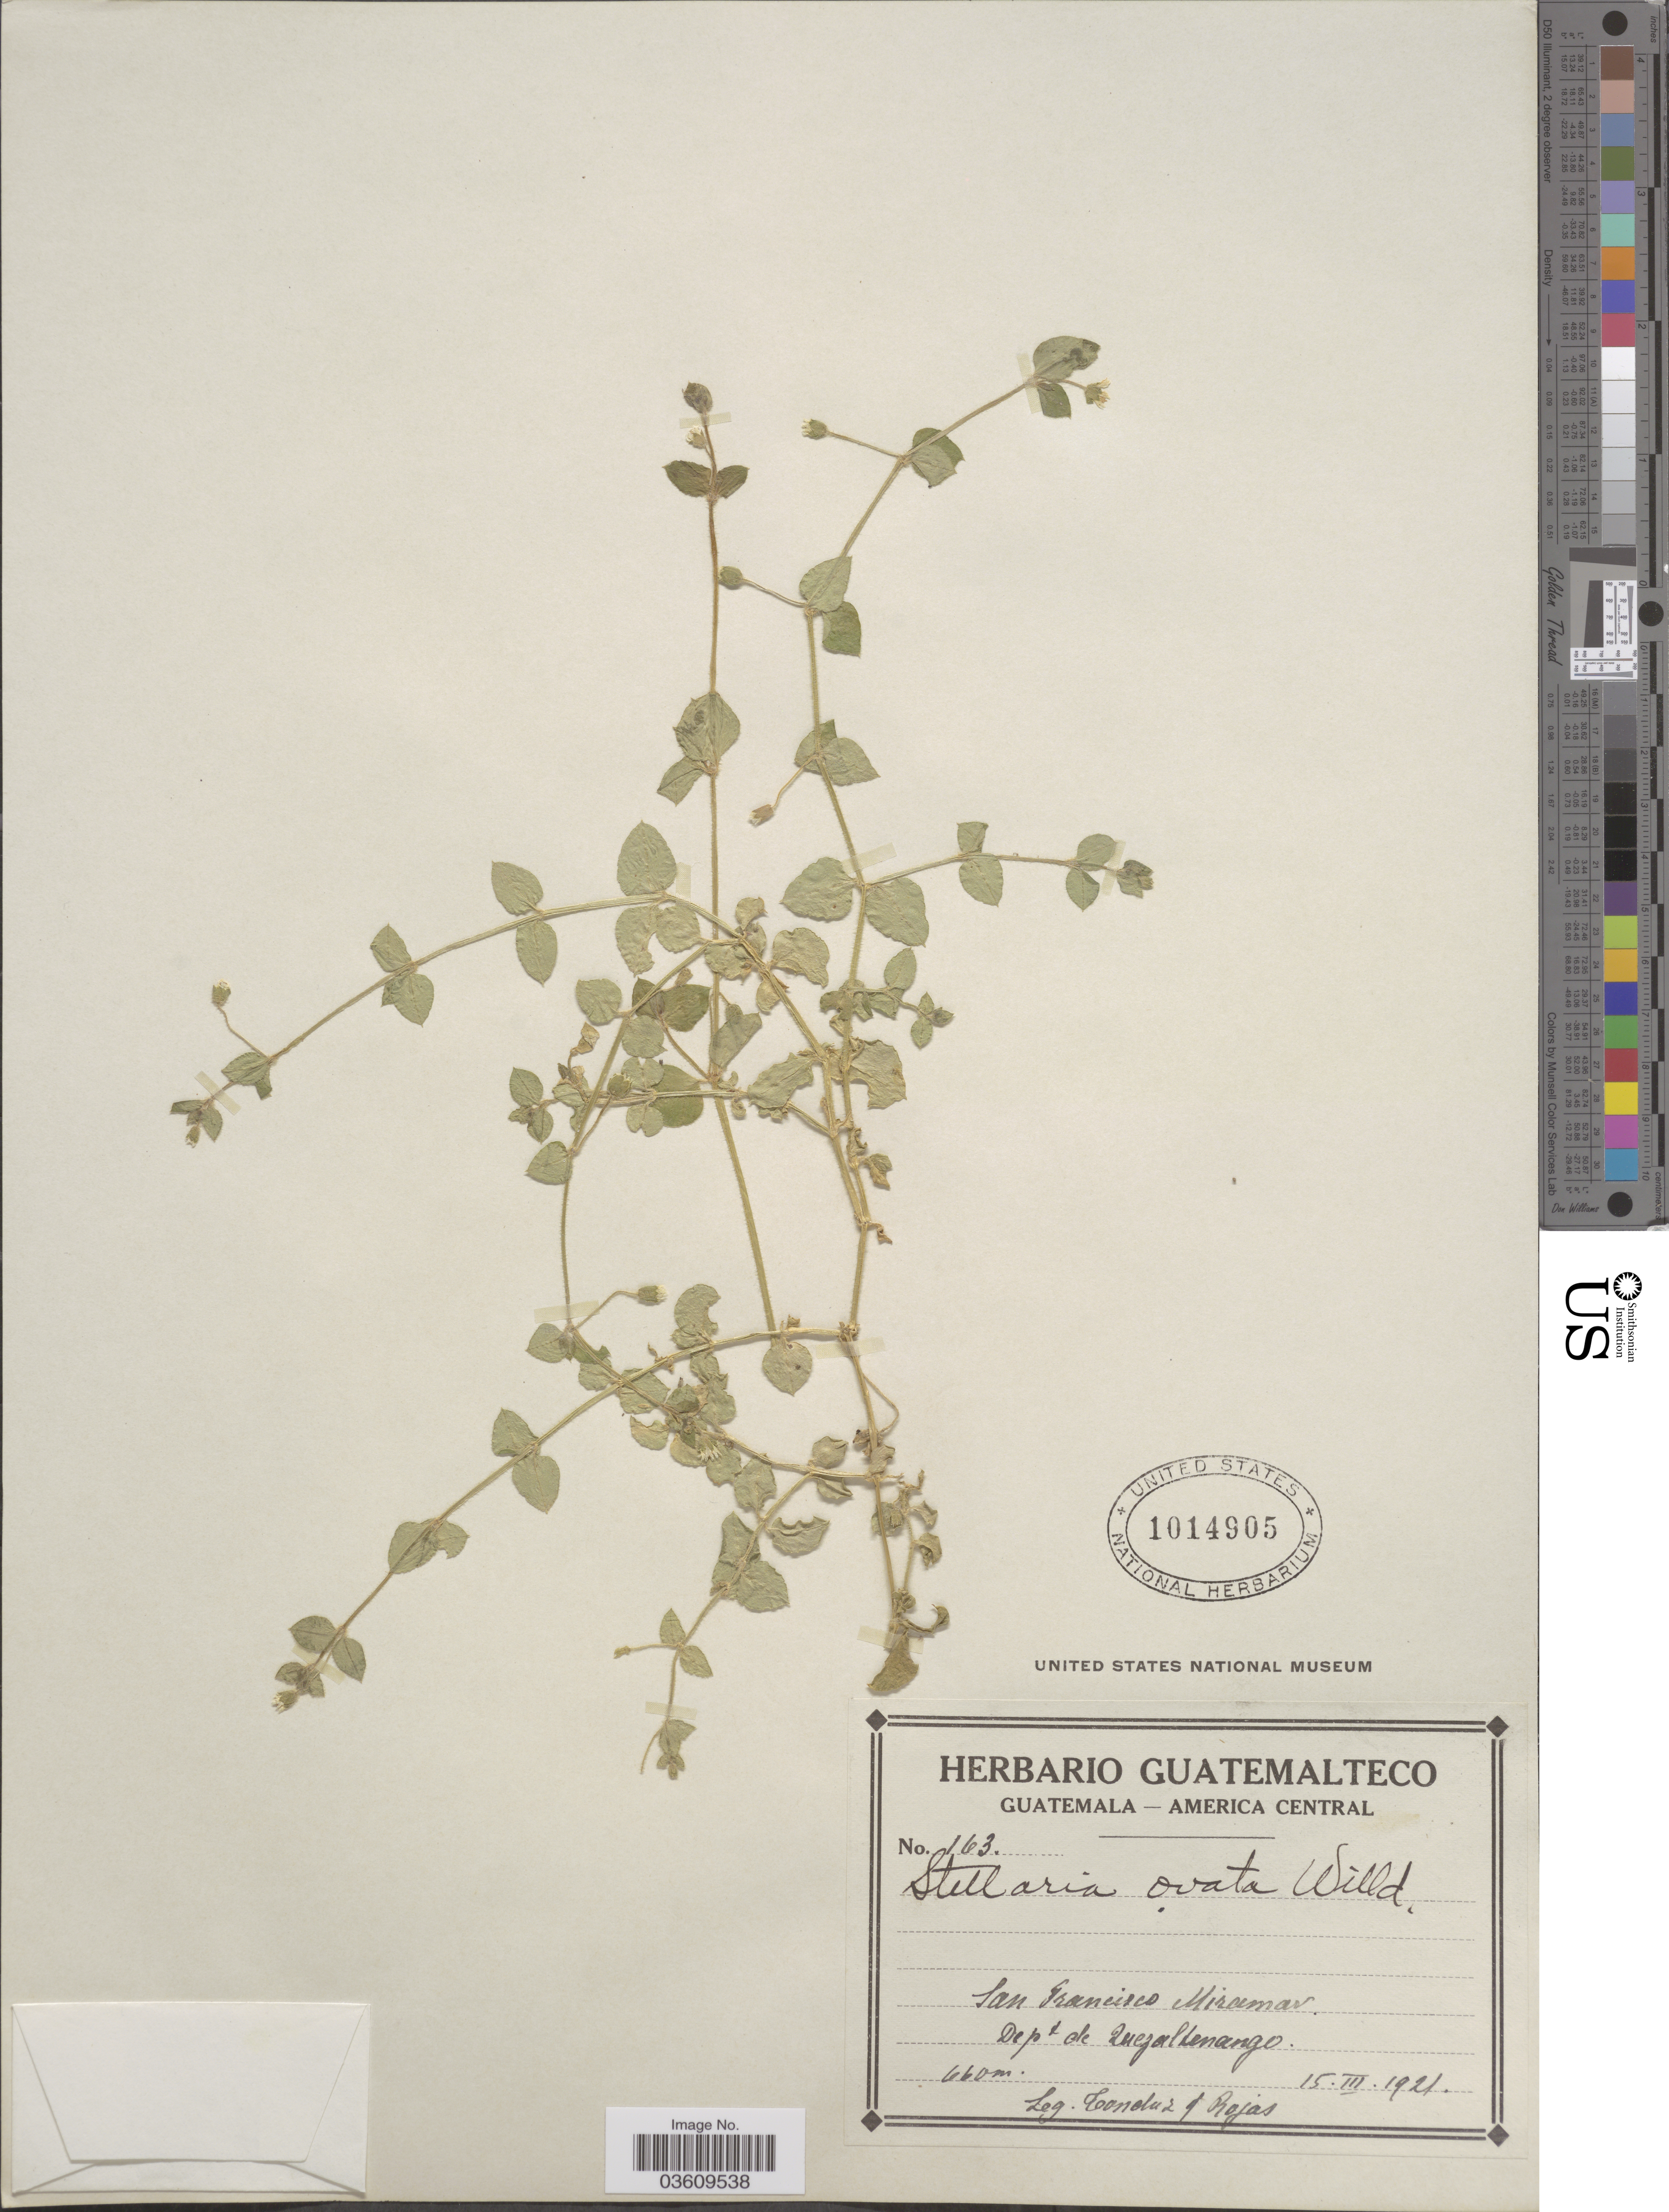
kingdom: Plantae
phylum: Tracheophyta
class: Magnoliopsida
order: Caryophyllales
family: Caryophyllaceae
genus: Stellaria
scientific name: Stellaria ovata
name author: Willd.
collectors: Tonduz & Rojas, --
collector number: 163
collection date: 1921-03-15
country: Guatemala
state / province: Quetzaltenango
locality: San Francisco Miramar. Dept. de Quezaltenango.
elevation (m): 660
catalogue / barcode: US 1014905